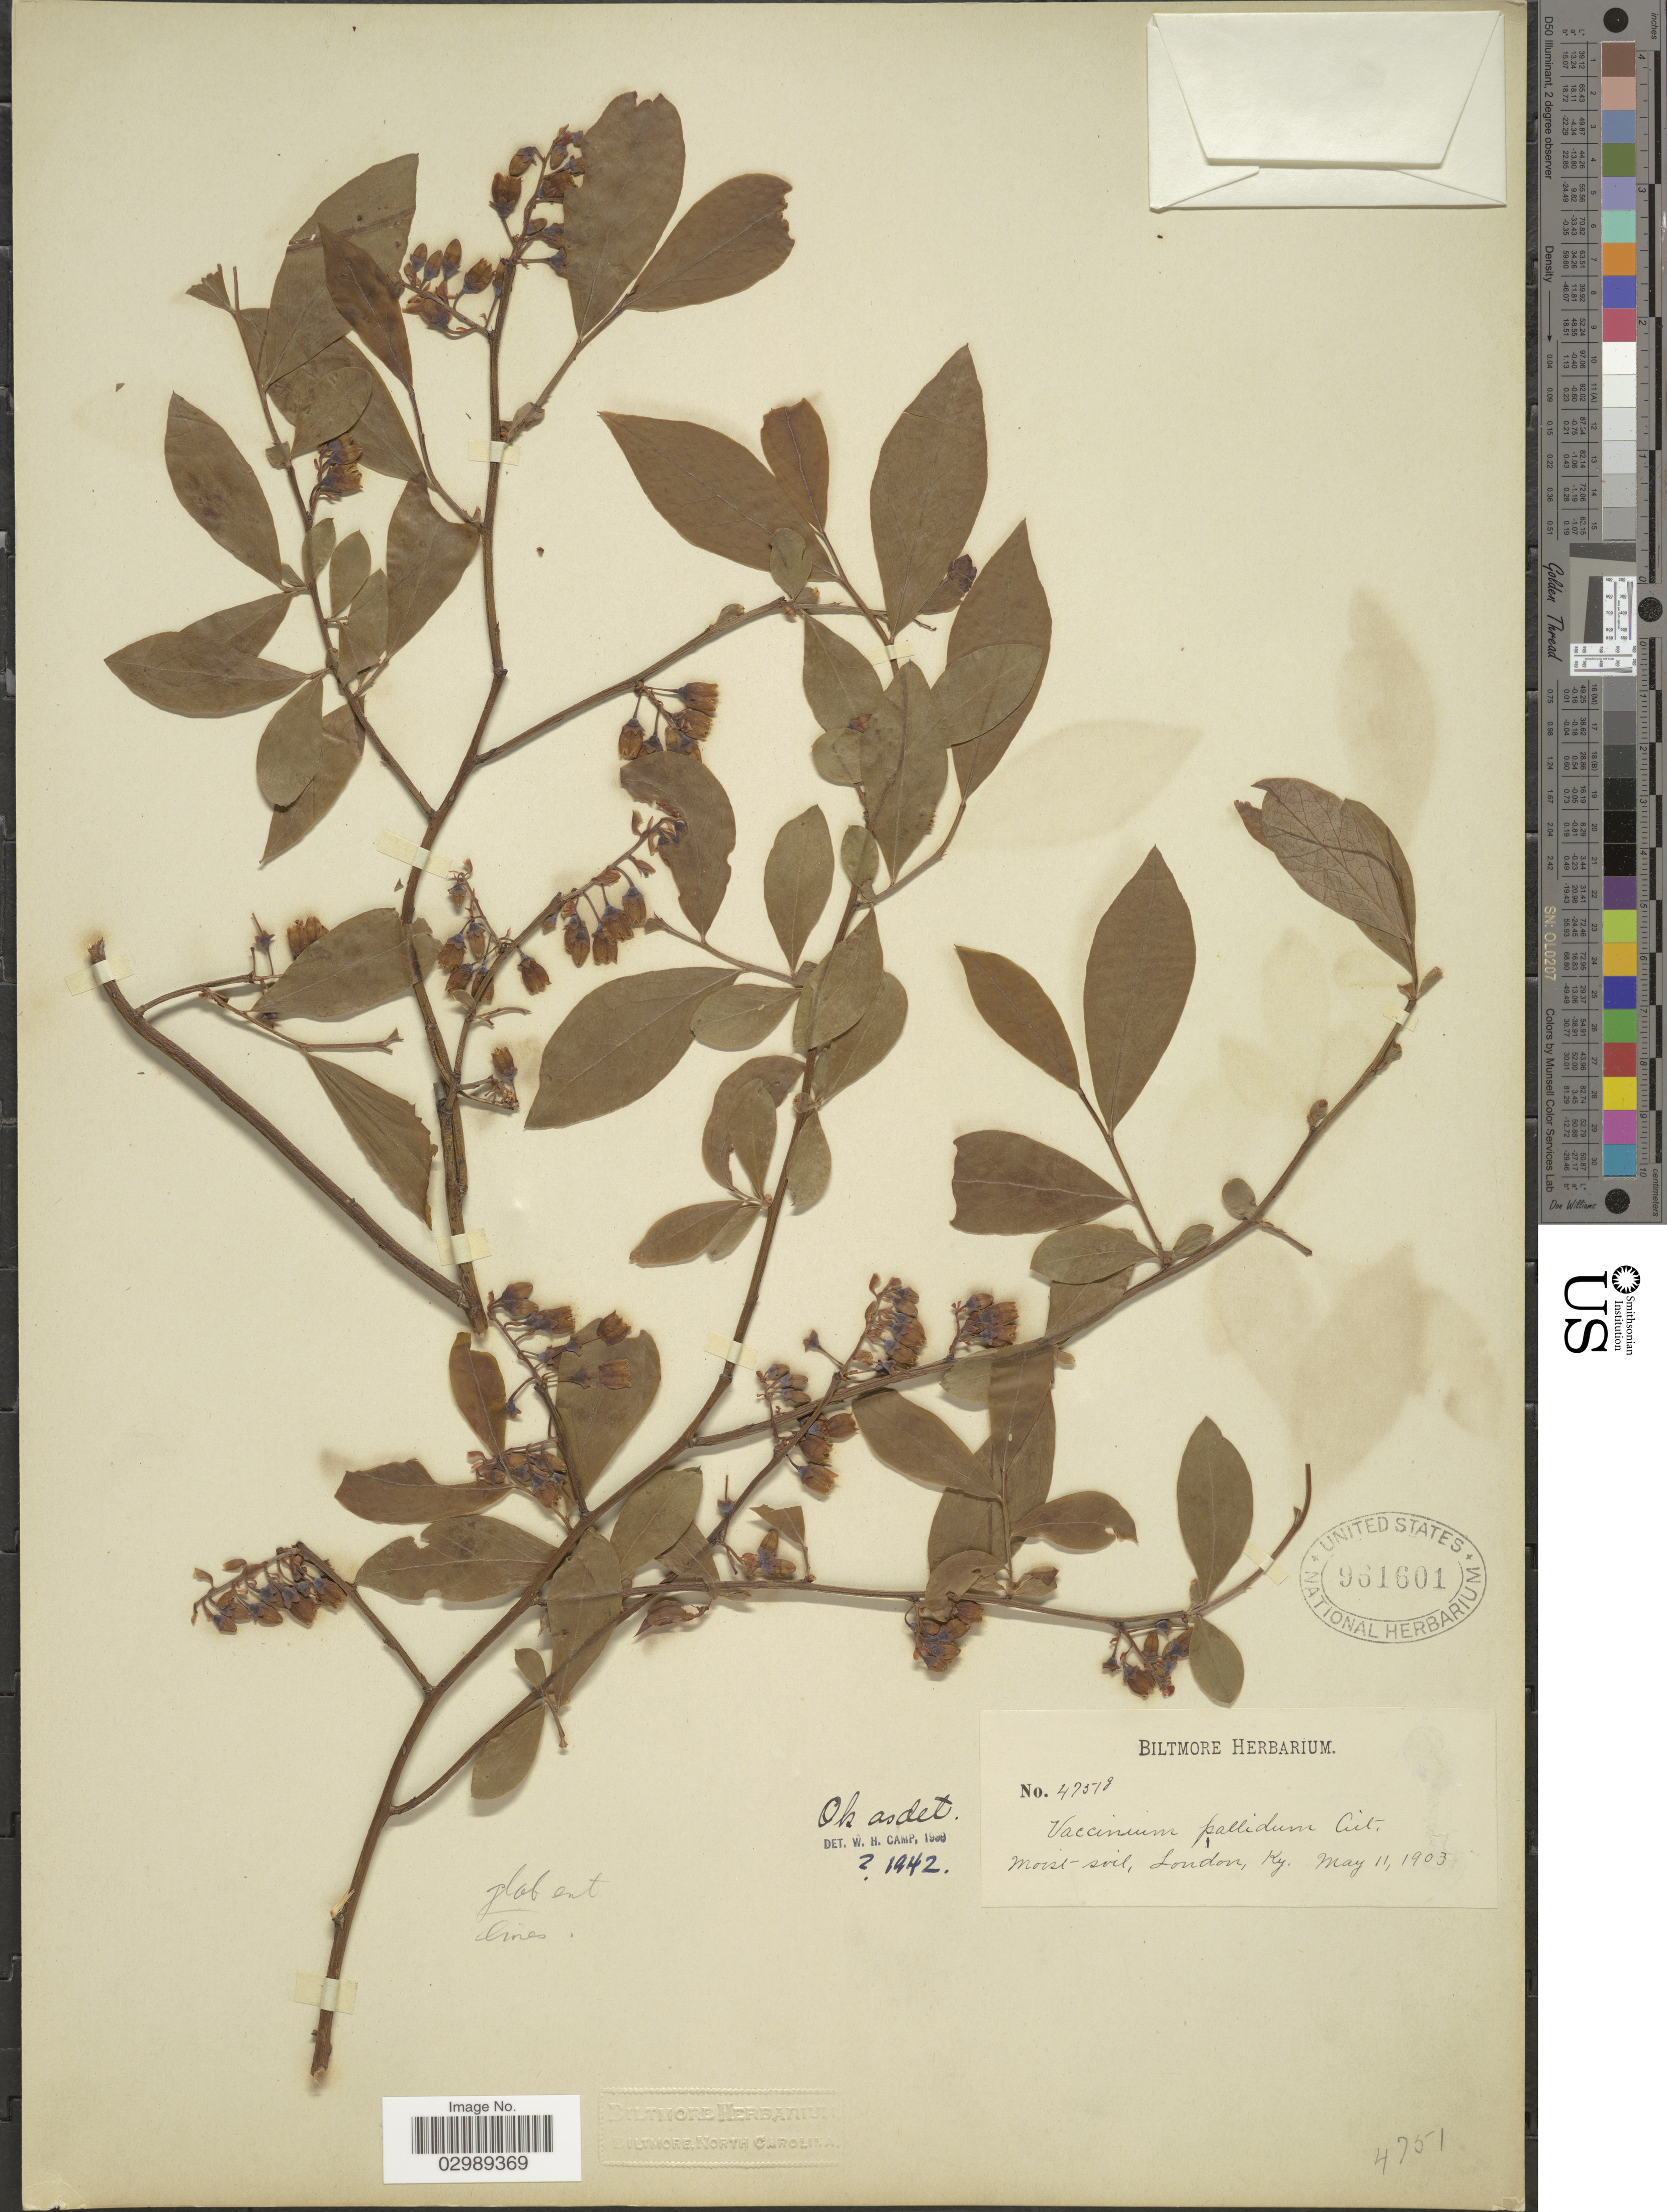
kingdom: Plantae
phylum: Tracheophyta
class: Magnoliopsida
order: Ericales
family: Ericaceae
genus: Vaccinium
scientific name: Vaccinium pallidum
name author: Aiton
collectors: ex herb. Biltmore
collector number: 4751g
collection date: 1903-05-11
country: United States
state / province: Kentucky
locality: London.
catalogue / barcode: US 961601